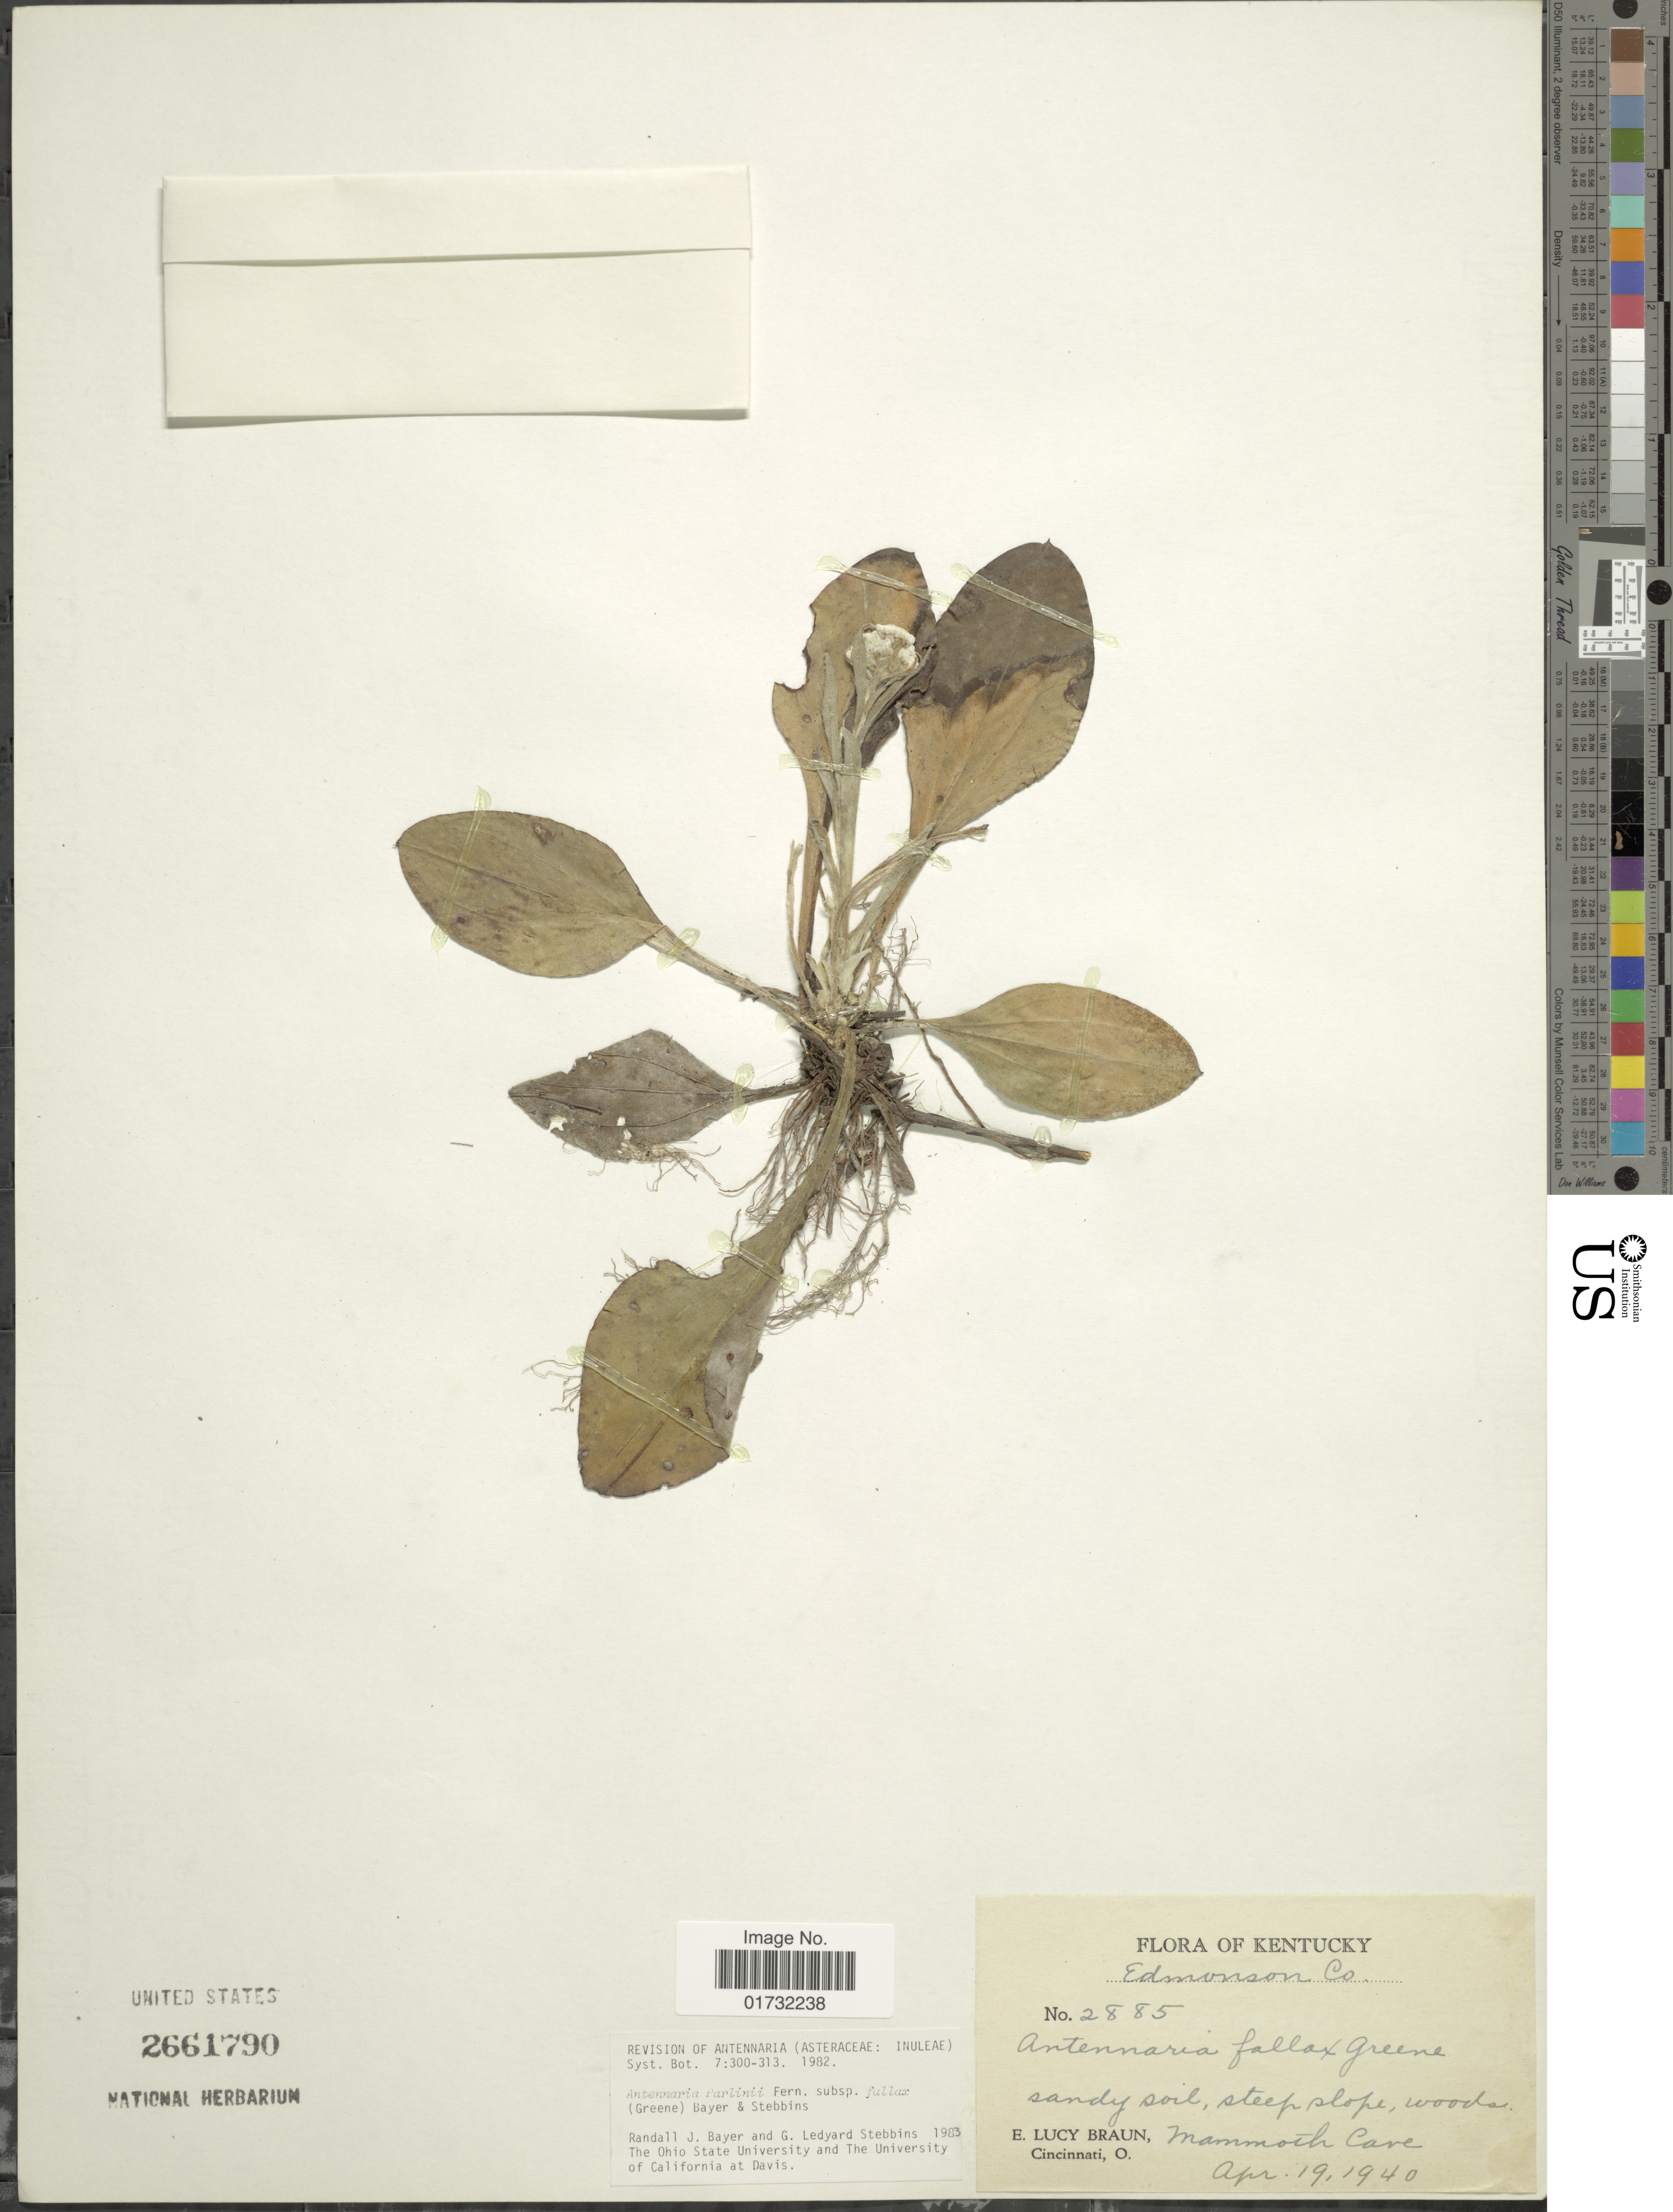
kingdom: Plantae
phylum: Tracheophyta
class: Magnoliopsida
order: Asterales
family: Asteraceae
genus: Antennaria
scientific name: Antennaria parlinii subsp. fallax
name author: (Greene) R.J. Bayer & Stebbins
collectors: E. L. Braun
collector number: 2885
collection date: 1940-04-19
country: United States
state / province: Kentucky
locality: Edmonson Co. Mammoth Cave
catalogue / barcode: US 2661790